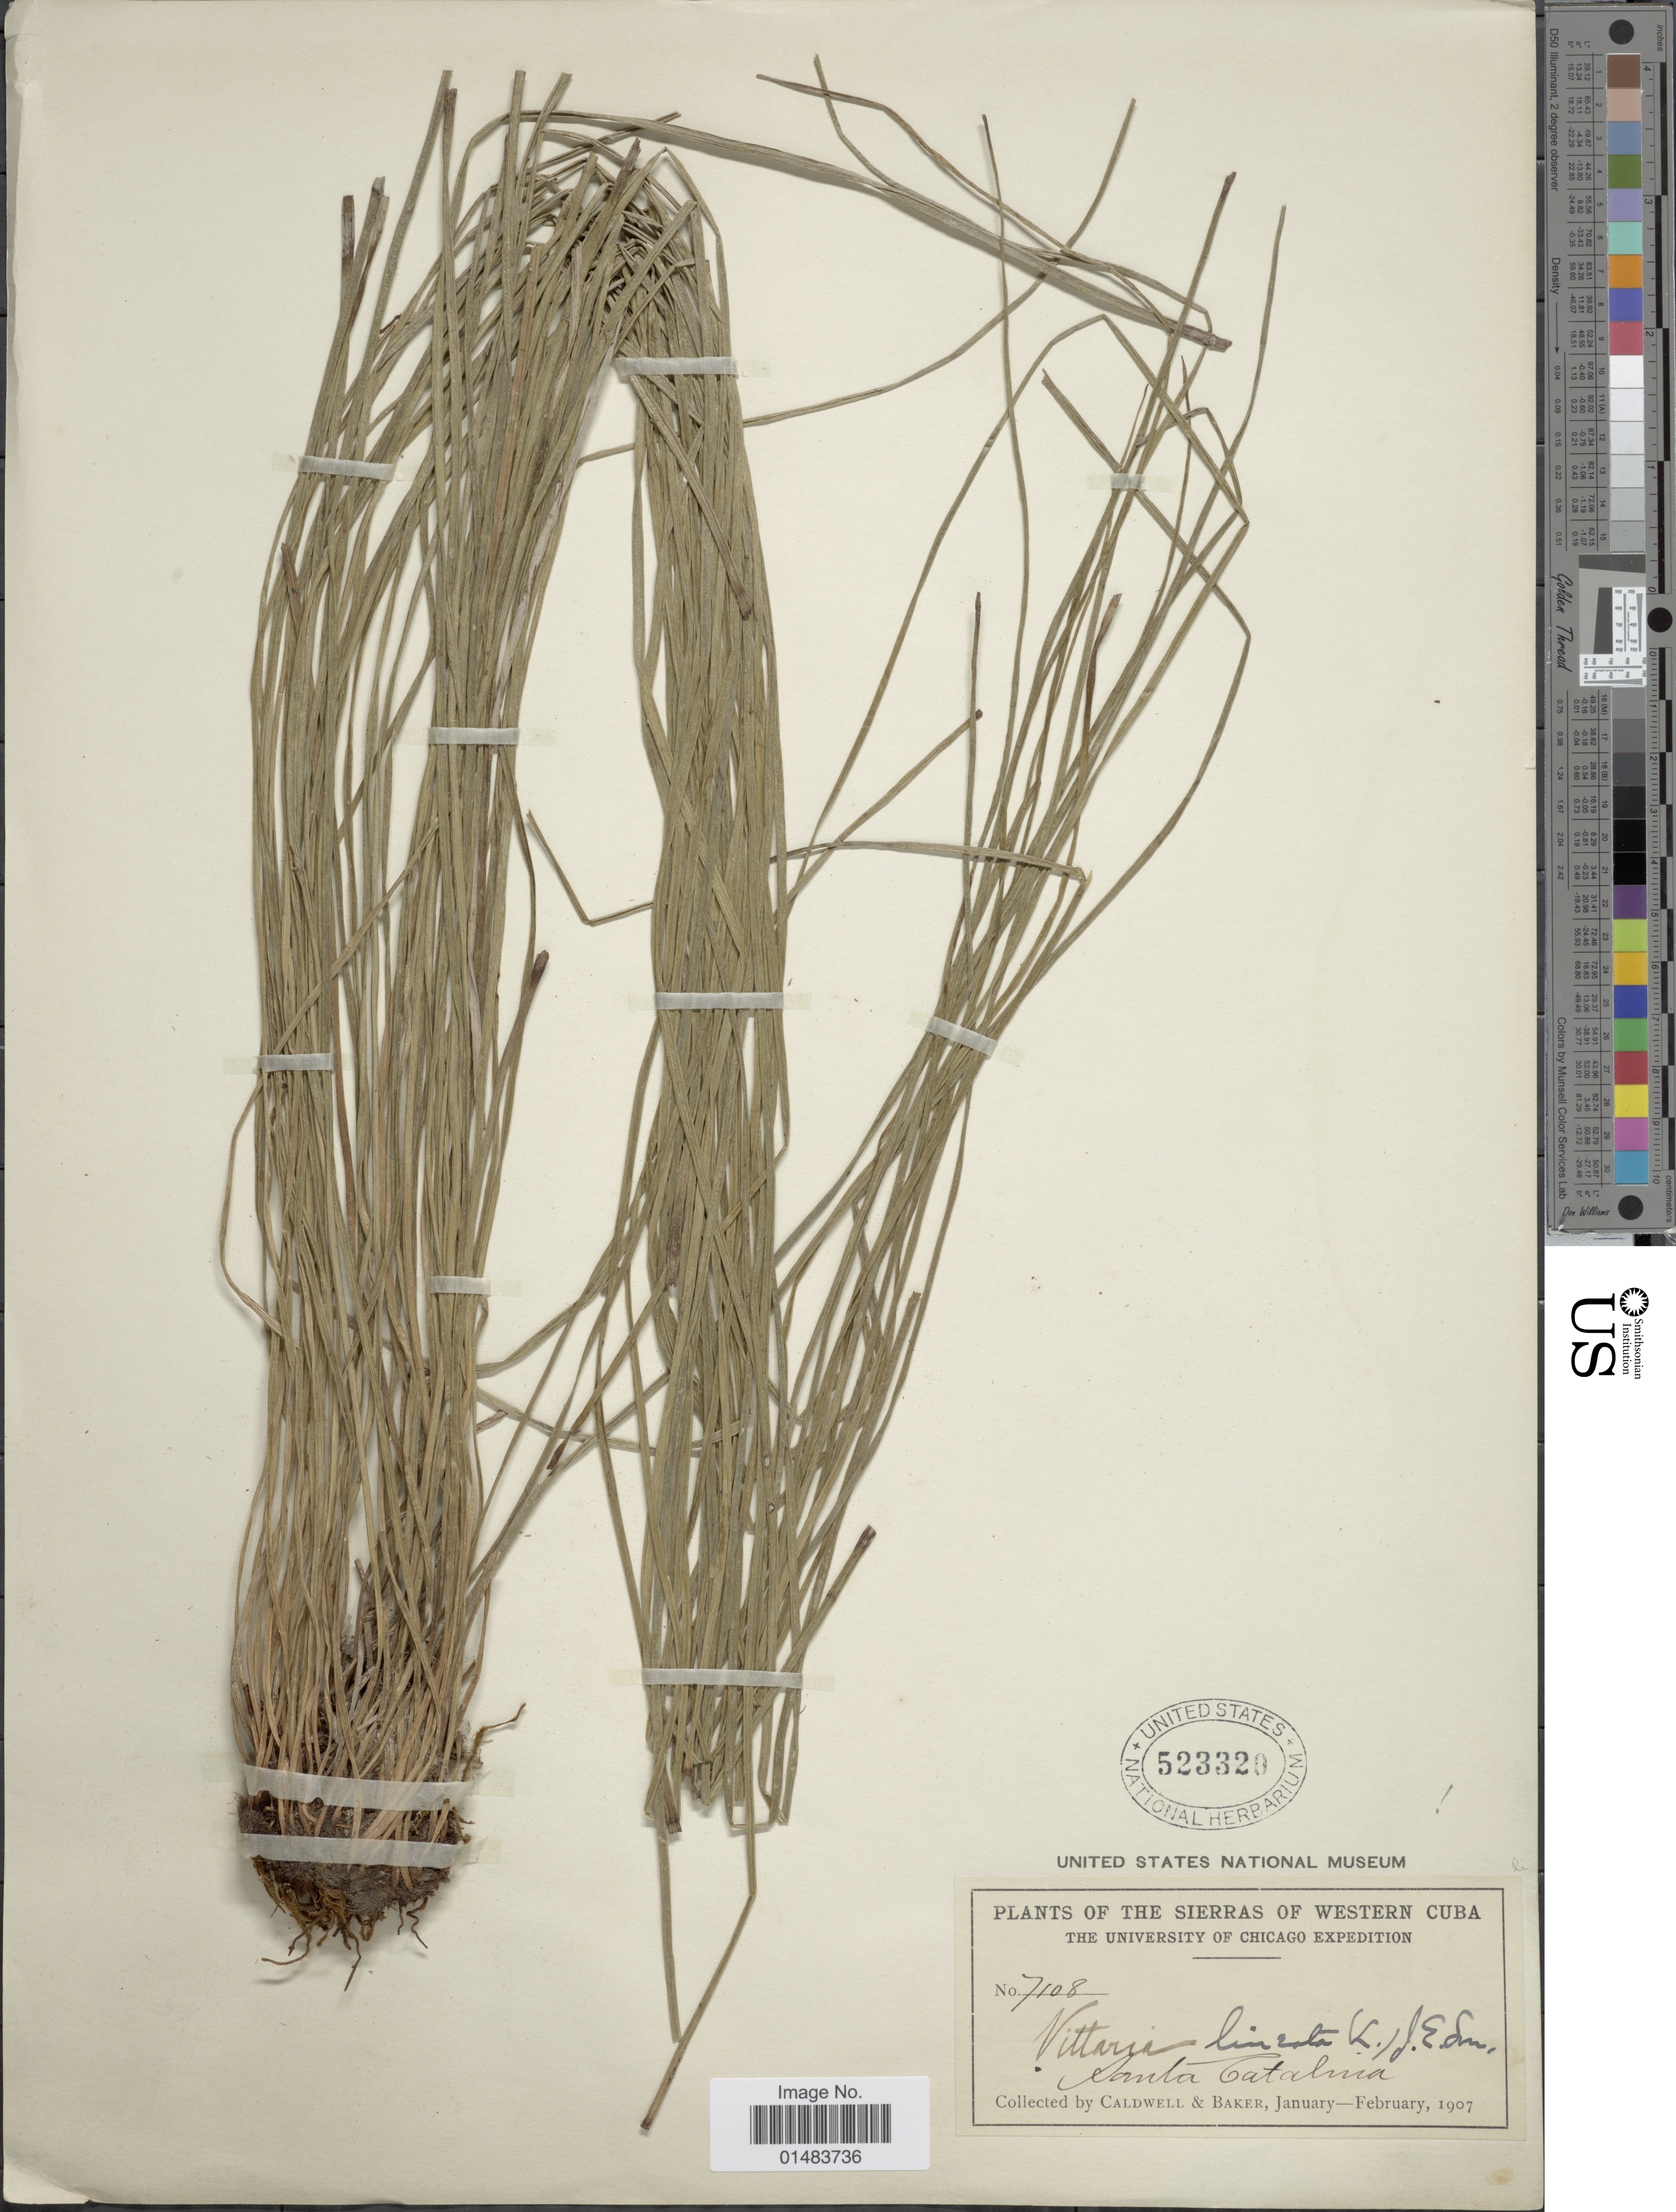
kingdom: Plantae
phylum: Tracheophyta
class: Polypodiopsida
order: Polypodiales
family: Pteridaceae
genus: Vittaria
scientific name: Vittaria lineata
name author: (L.) Sm.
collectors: -. Caldwell & -- Baker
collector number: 7108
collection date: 1907-01/1907-02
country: Cuba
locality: Plants of the Sierras of Western Cuba, Santa Catalina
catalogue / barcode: US 523320